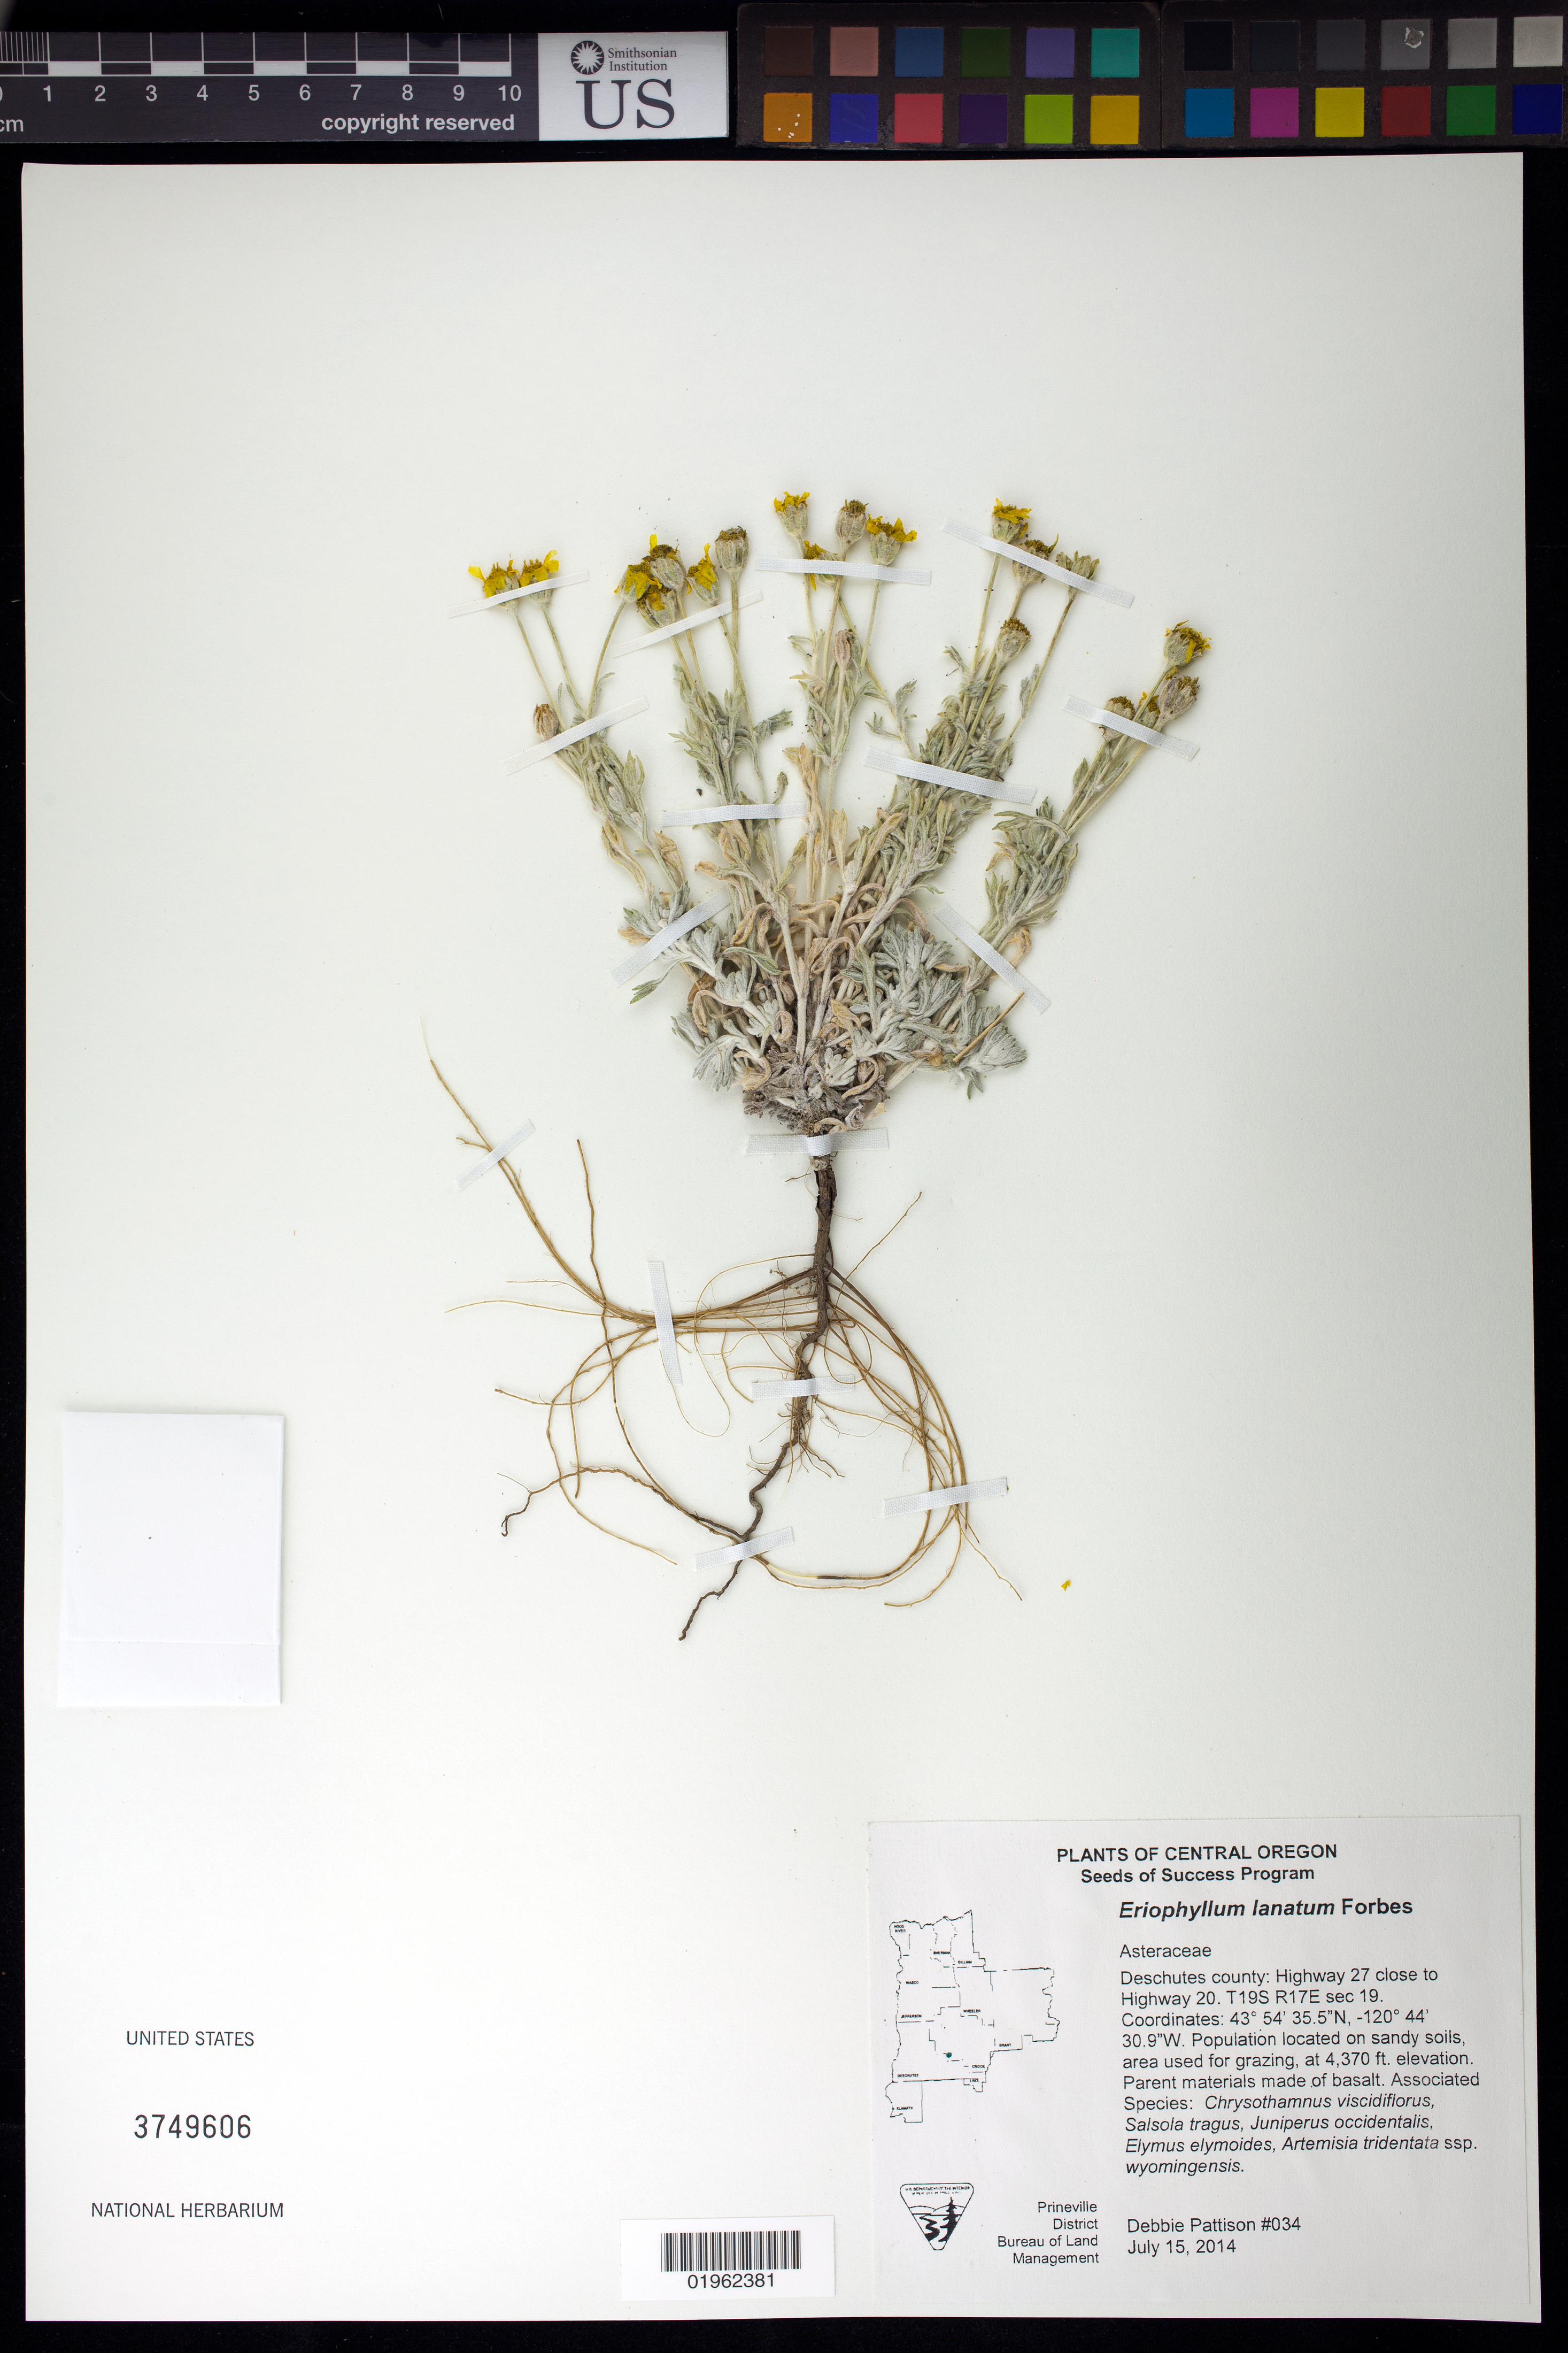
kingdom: Plantae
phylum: Tracheophyta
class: Magnoliopsida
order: Asterales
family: Asteraceae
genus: Eriophyllum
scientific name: Eriophyllum lanatum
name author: (Pursh) J. Forbes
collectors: D. Pattison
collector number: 034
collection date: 2014-07-15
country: United States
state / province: Oregon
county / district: Deschutes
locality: Hwy 27 close to Hwy 20 T19S R17E sec 19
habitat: Sandy soil, basalt. With Salsola tragus, Juniperus occidentalis, Elymus elymoides, ect.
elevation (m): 1332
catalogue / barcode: US 3749606